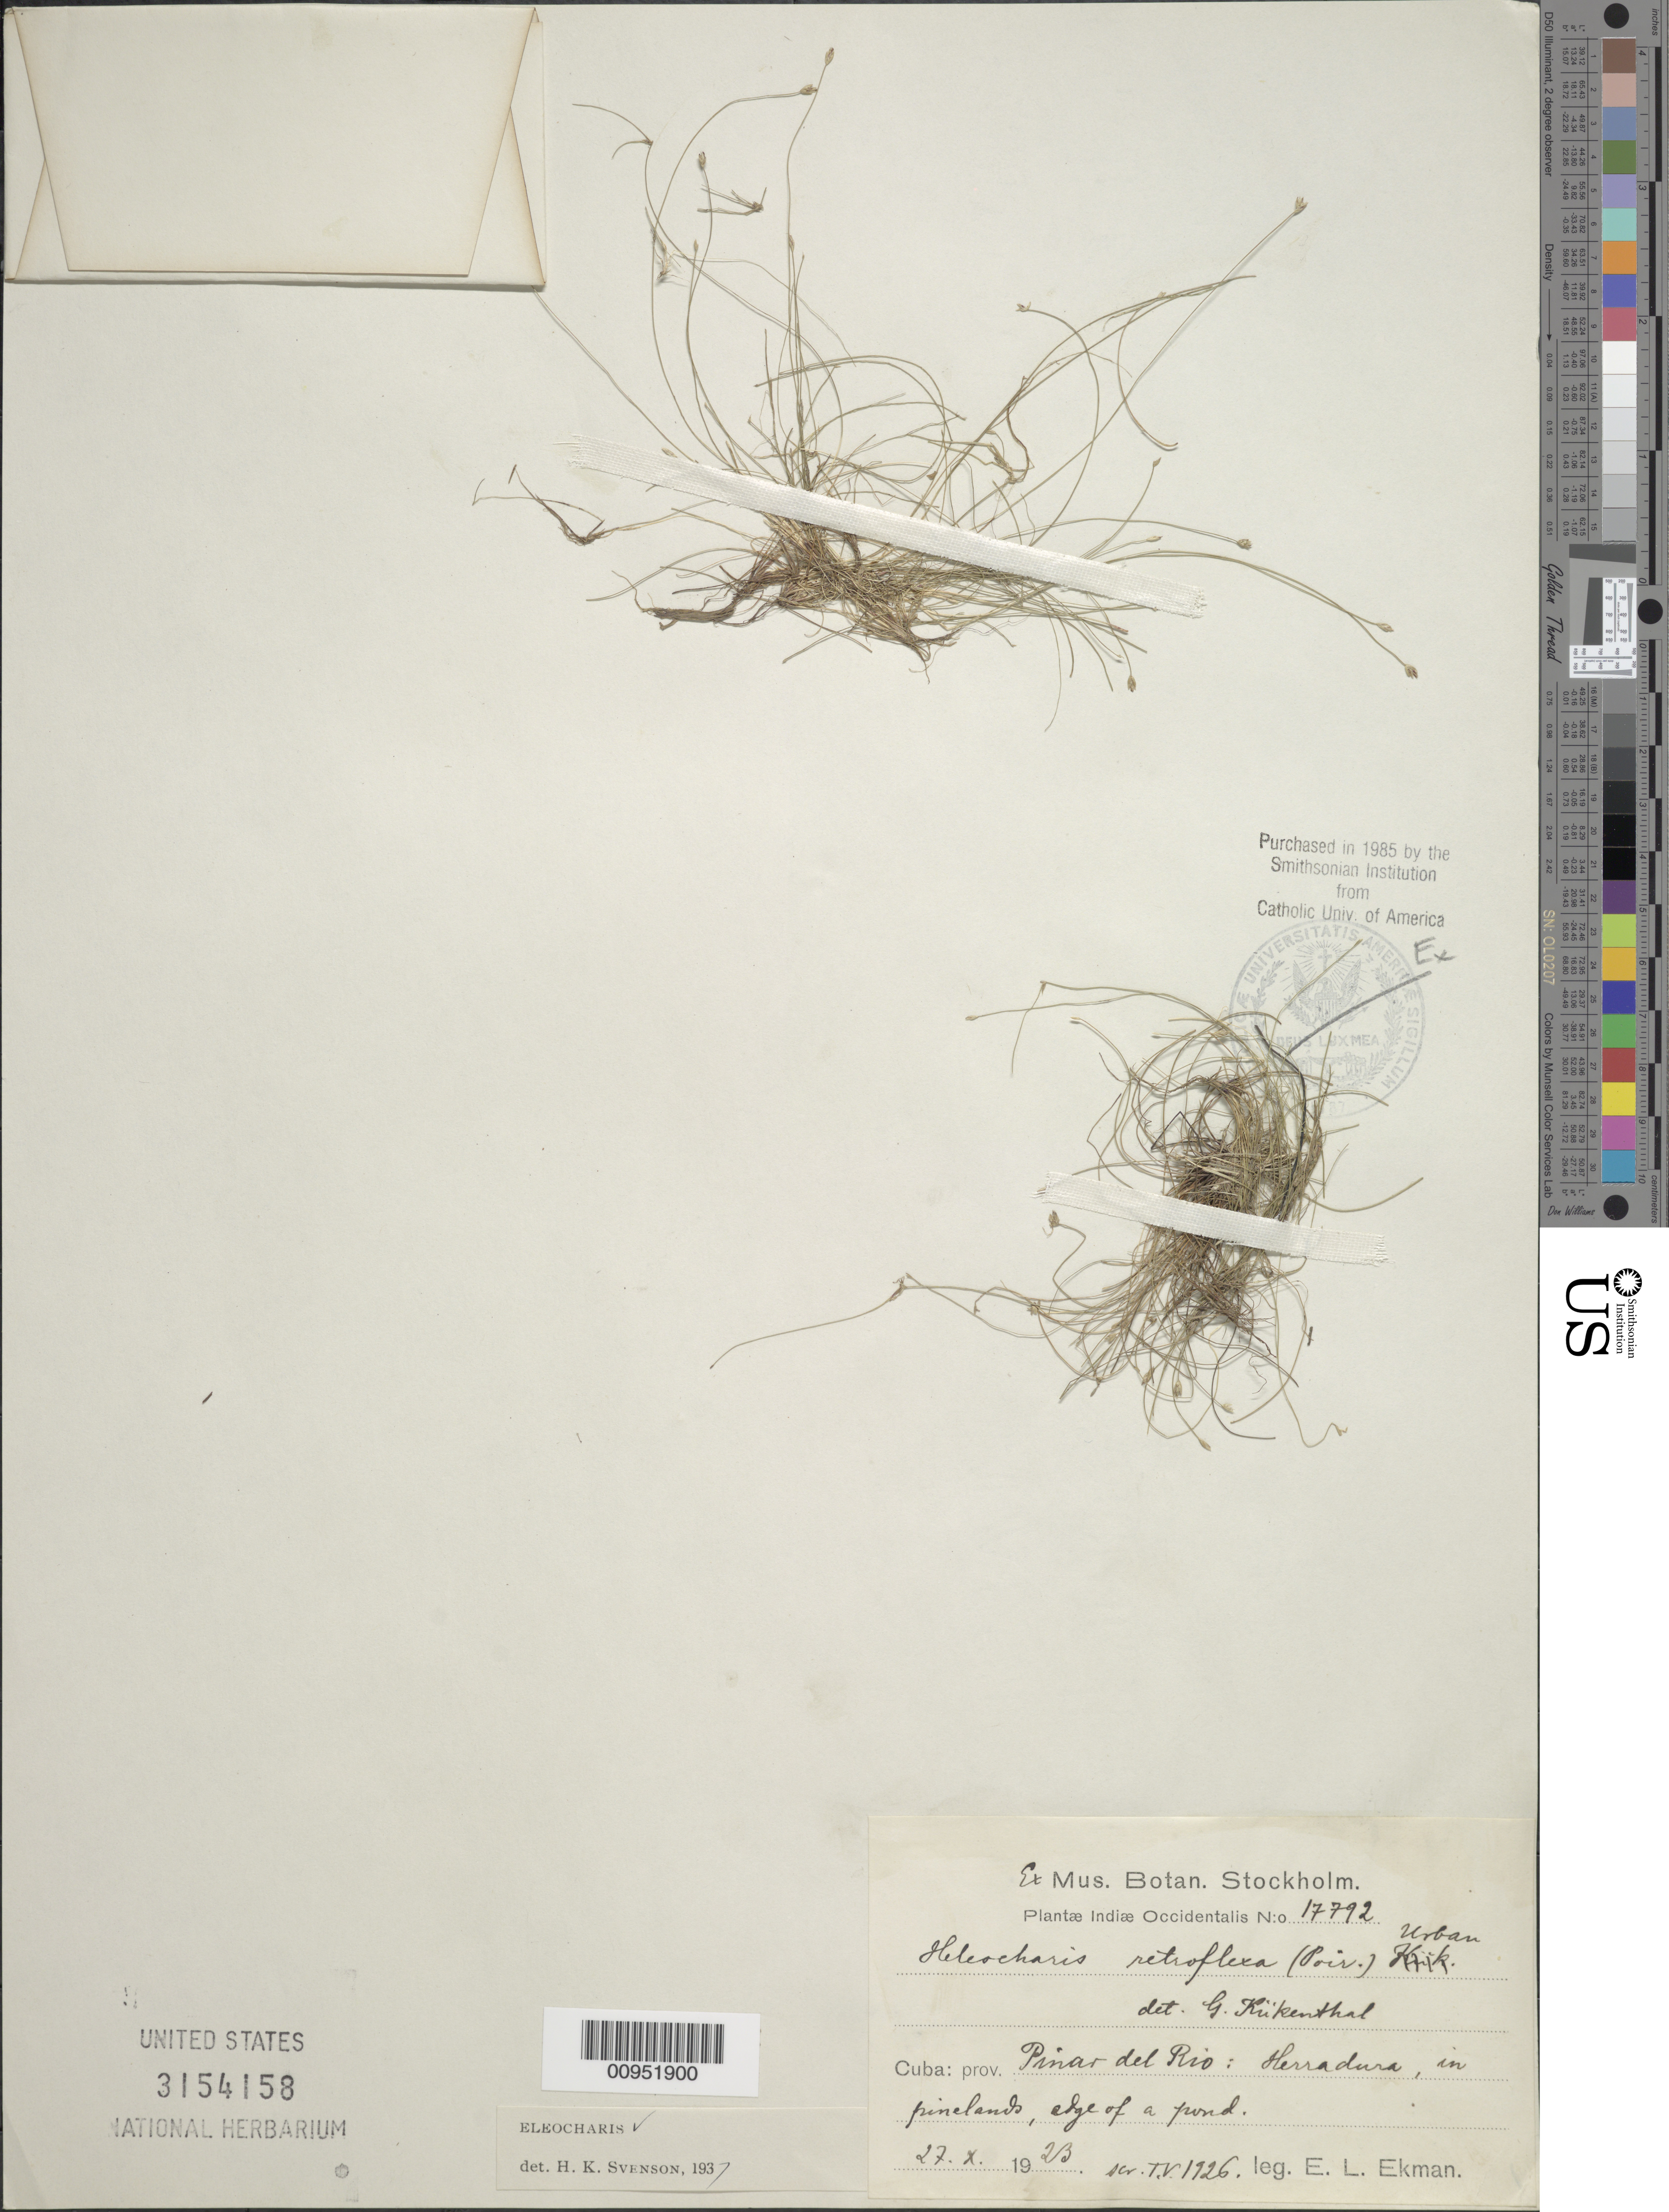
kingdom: Plantae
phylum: Tracheophyta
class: Liliopsida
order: Poales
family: Cyperaceae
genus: Eleocharis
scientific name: Eleocharis retroflexa subsp. retroflexa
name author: (Poir.) Urb.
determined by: Svenson, H. K.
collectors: E. L. Ekman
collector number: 17792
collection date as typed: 27 Oct 1923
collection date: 1923-10-27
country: Cuba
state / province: Pinar del Rio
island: Cuba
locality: Herradura, pinelands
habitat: In pinelands, edge of pond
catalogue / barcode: US 3154158